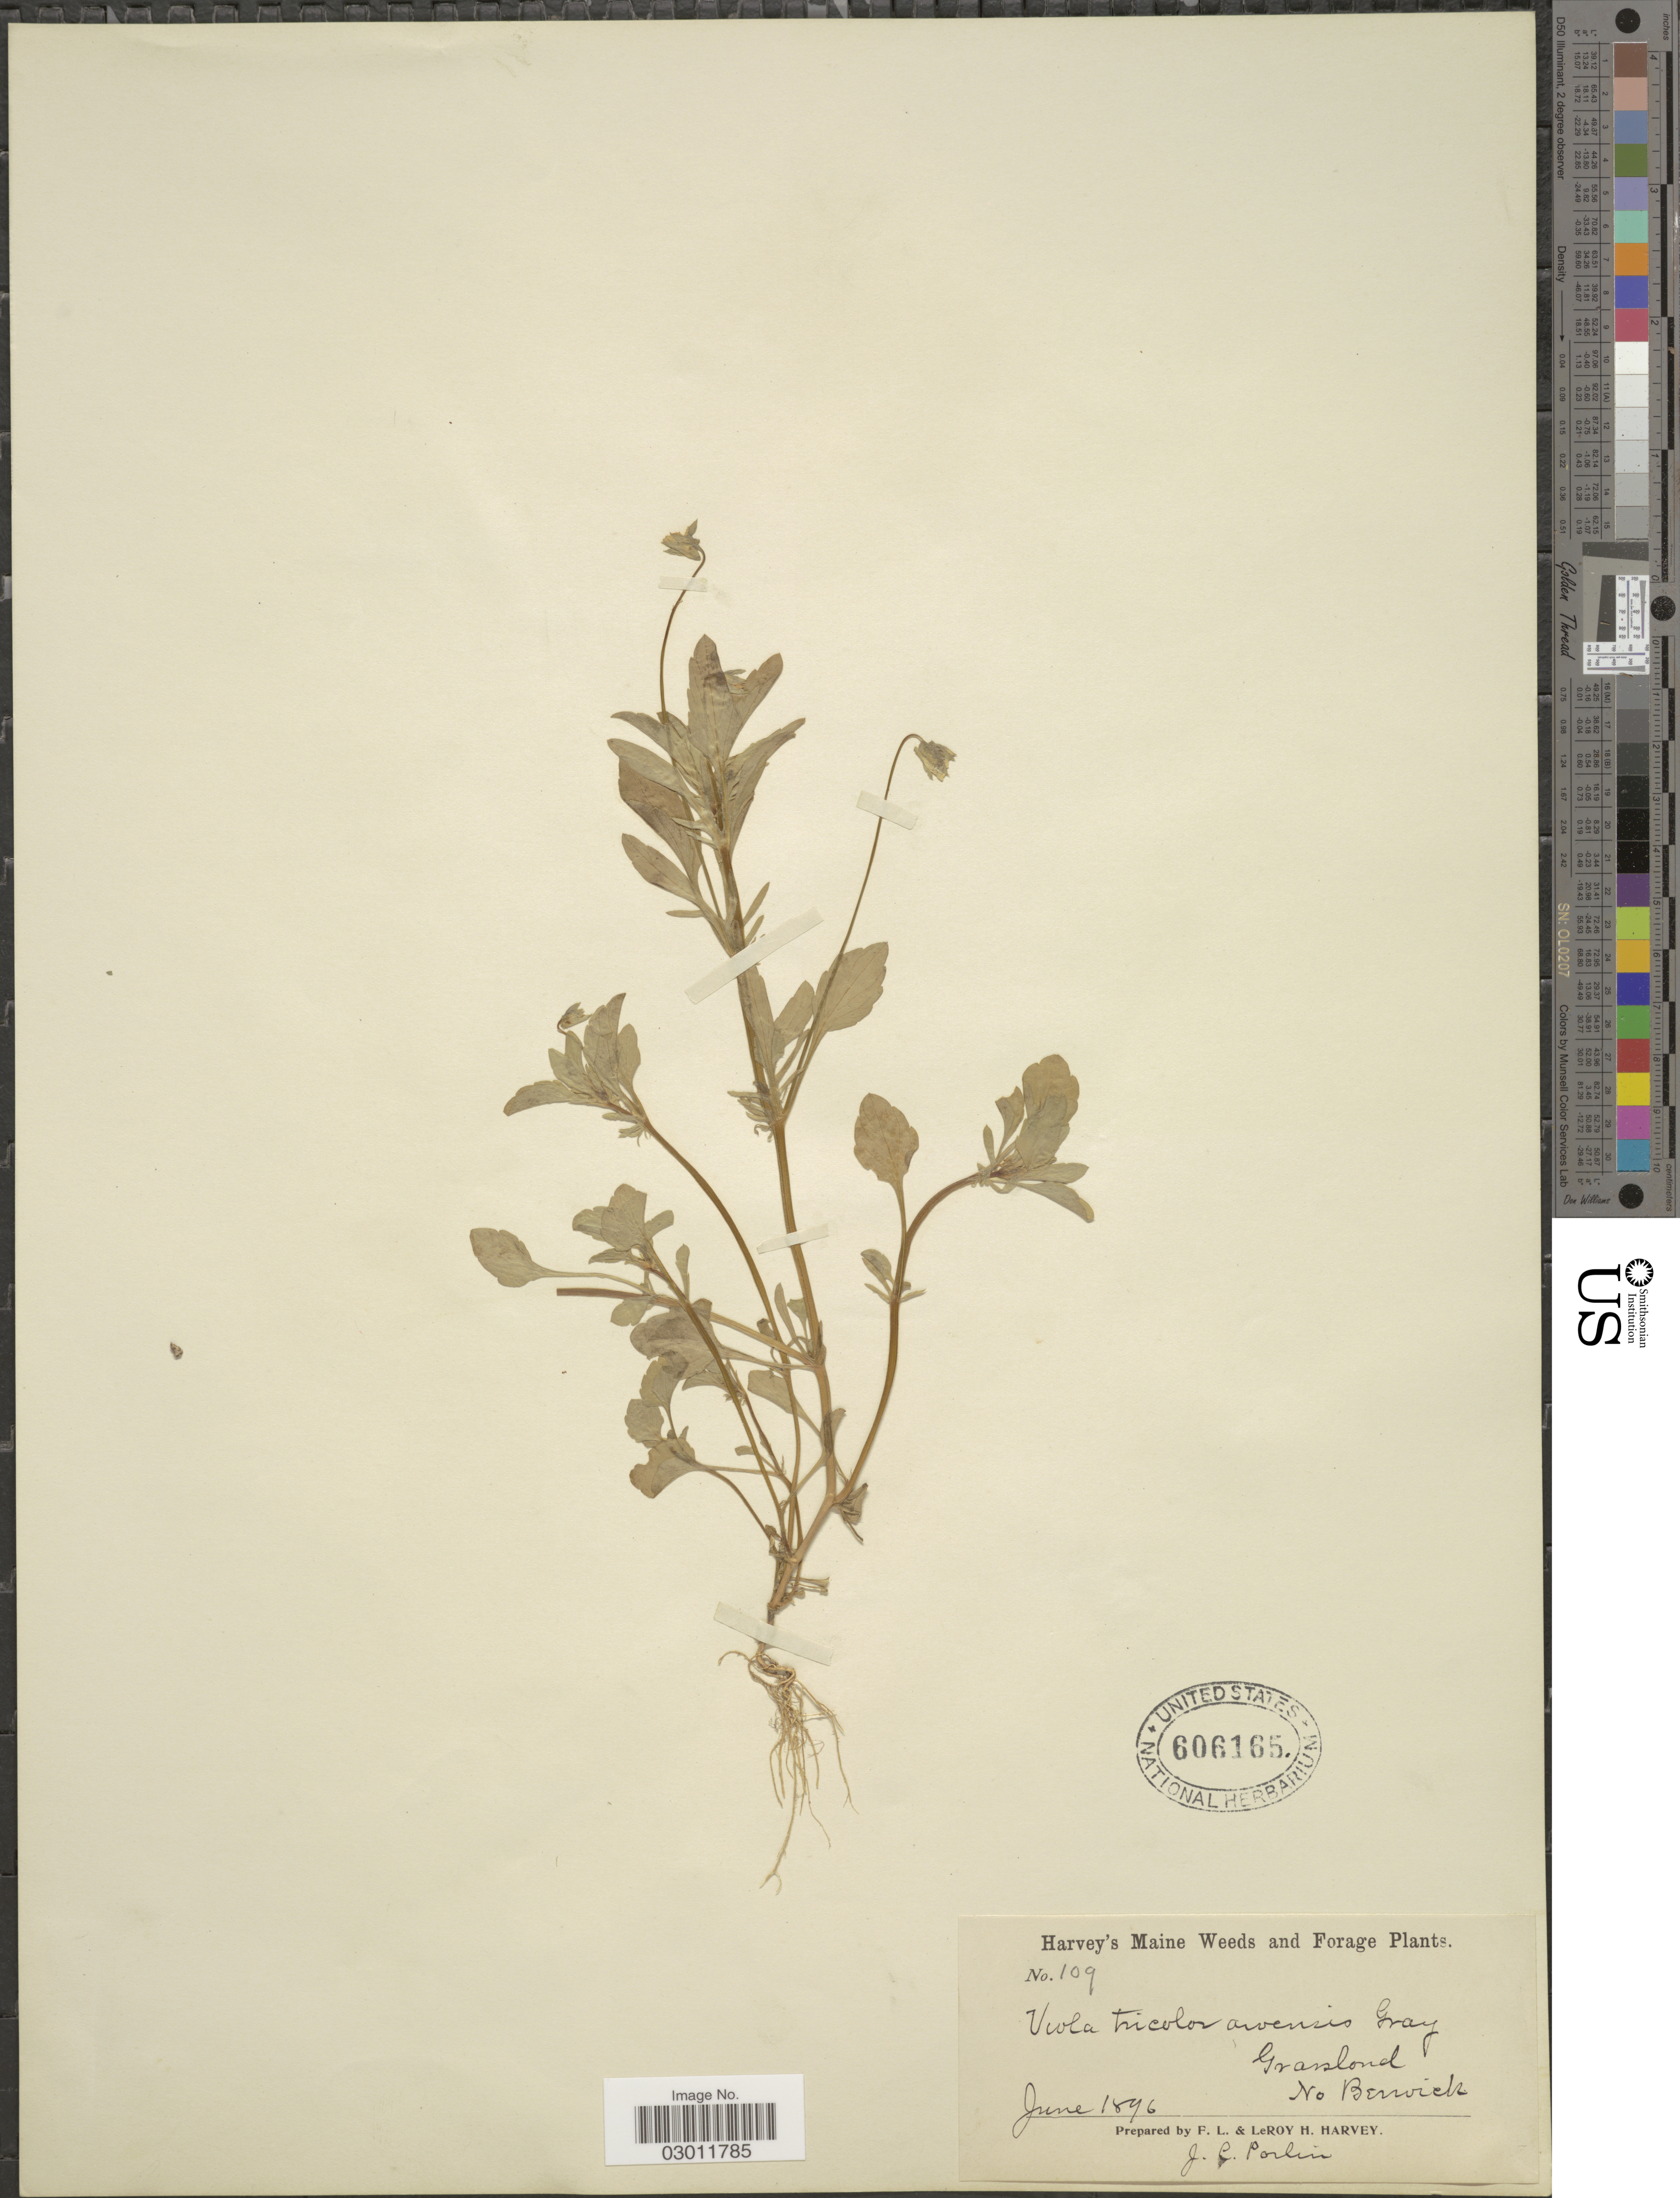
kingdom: Plantae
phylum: Tracheophyta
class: Magnoliopsida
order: Malpighiales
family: Violaceae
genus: Viola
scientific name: Viola arvensis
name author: Murray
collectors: J. Porlin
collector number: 109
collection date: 1896-06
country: United States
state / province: Maine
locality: Grassland No Berwick.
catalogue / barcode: US 606165